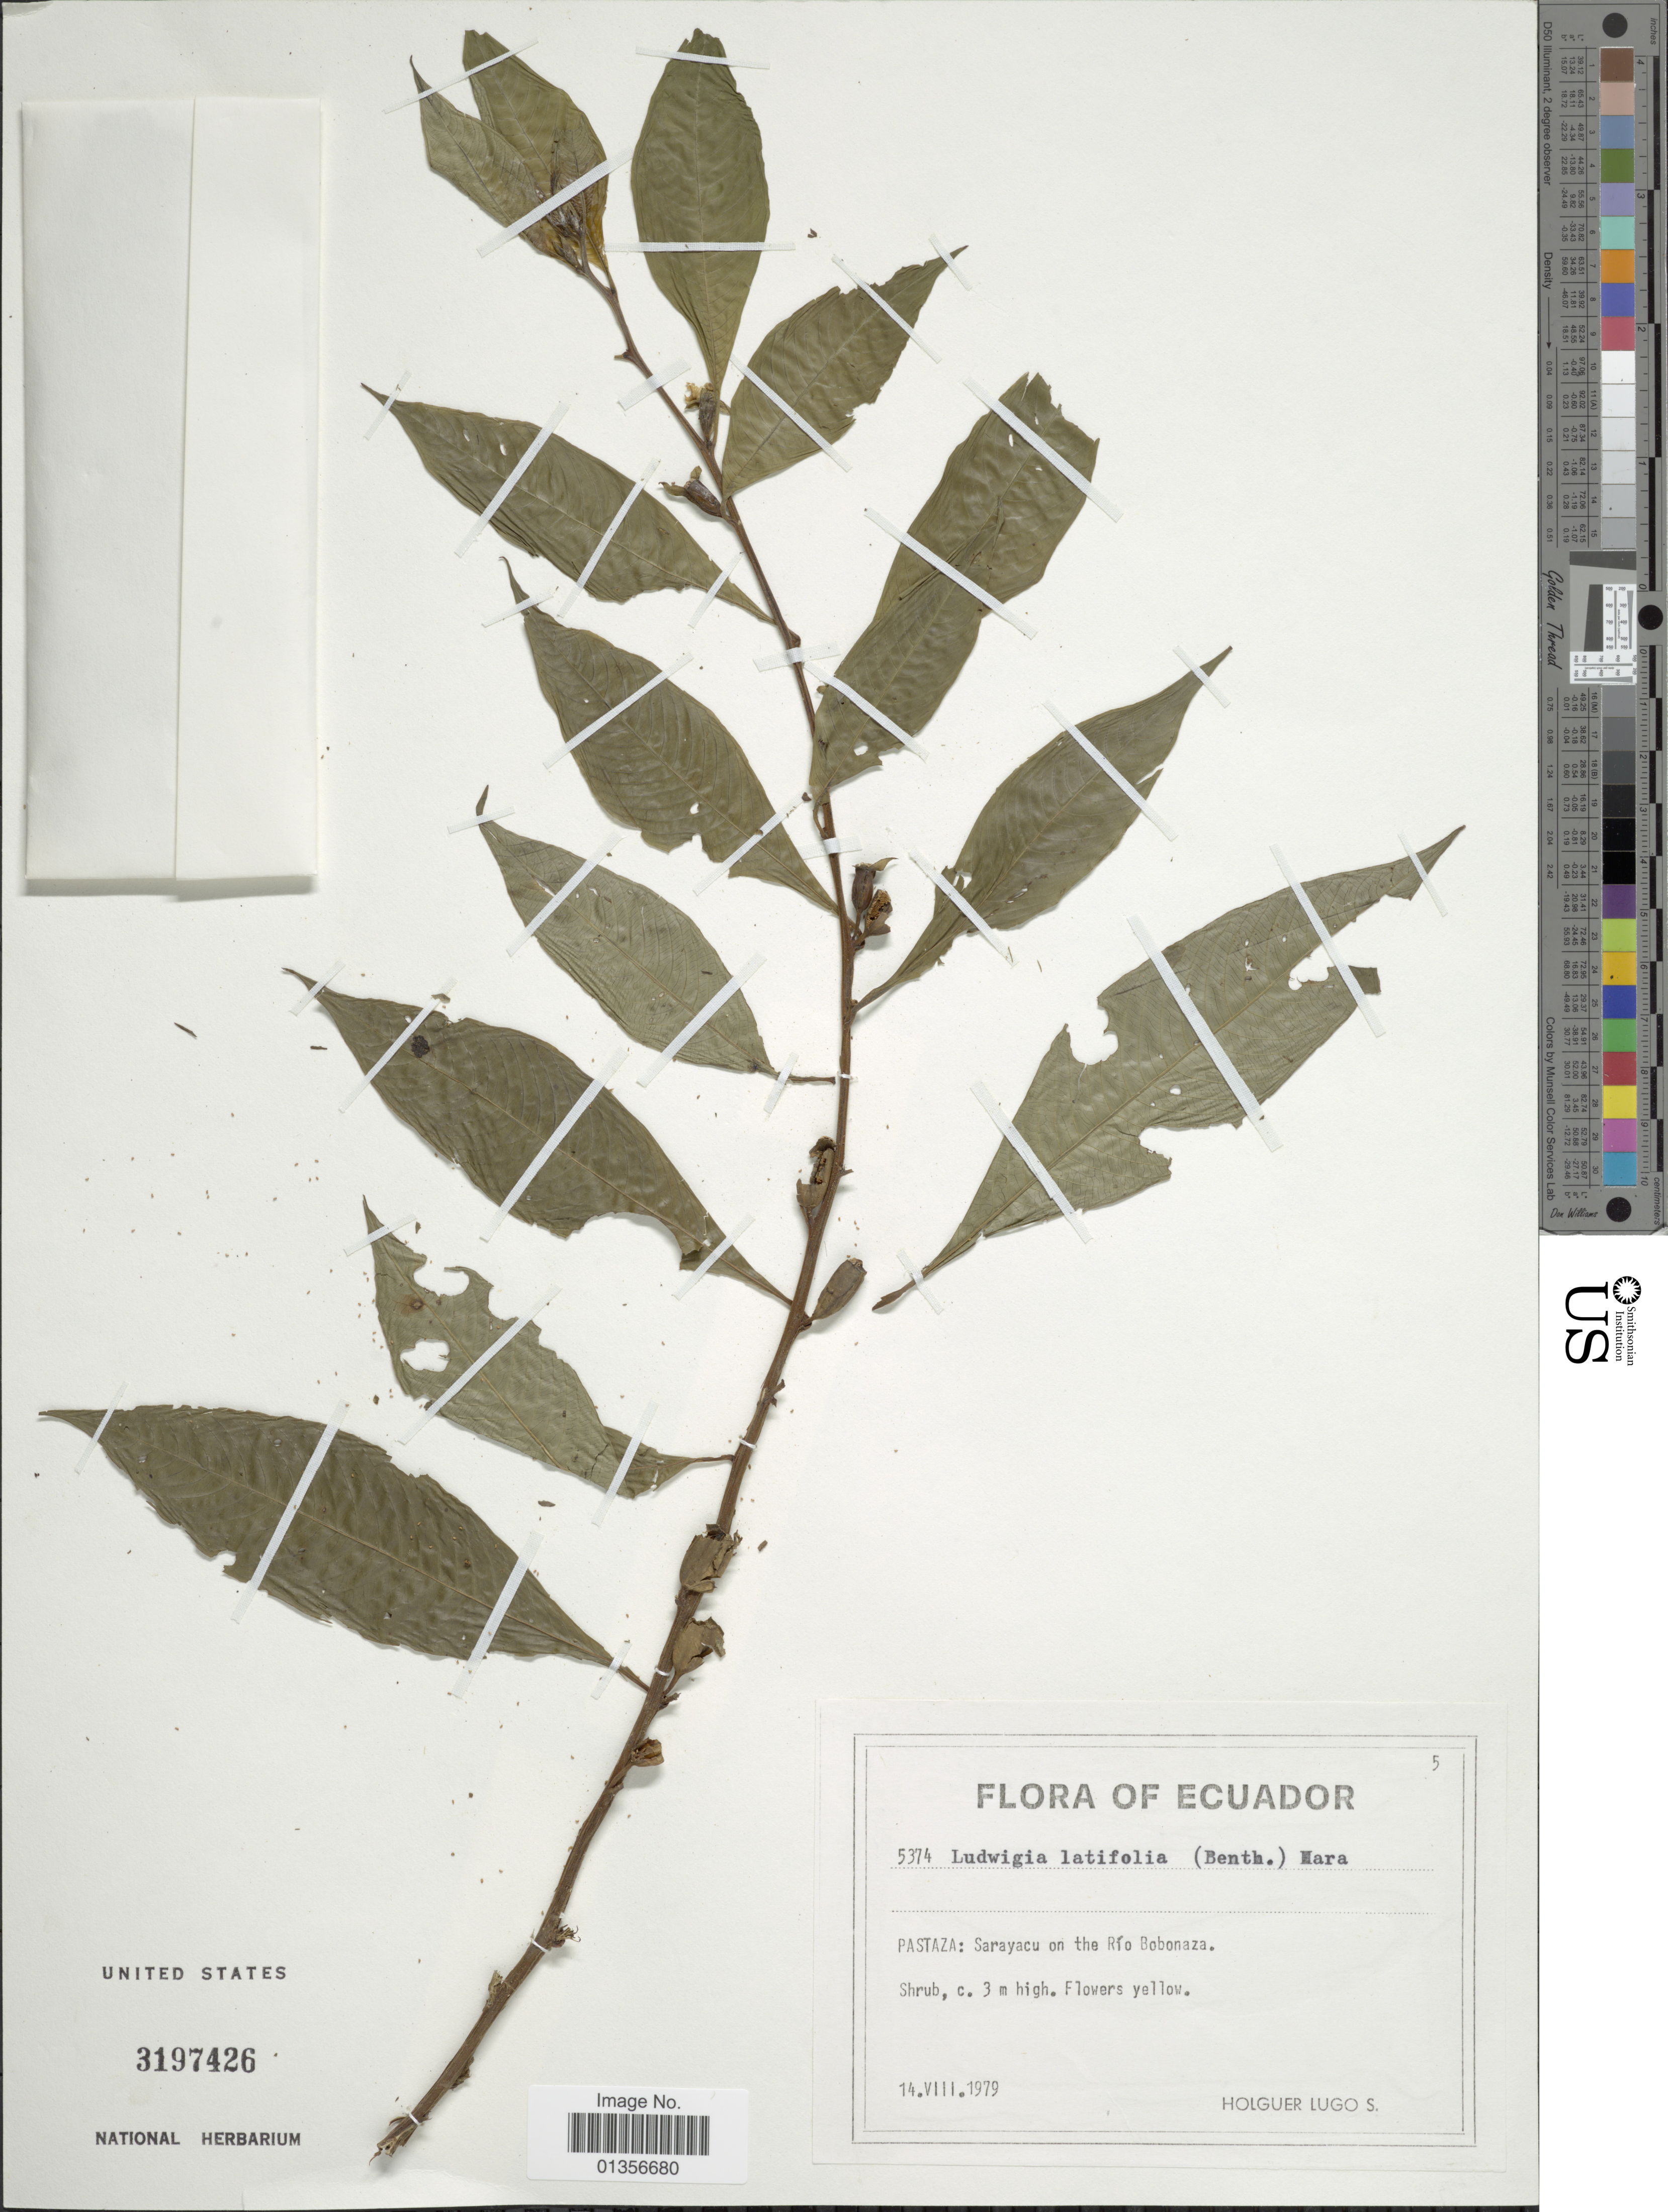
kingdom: Plantae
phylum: Tracheophyta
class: Magnoliopsida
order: Myrtales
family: Onagraceae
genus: Ludwigia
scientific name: Ludwigia latifolia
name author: (Benth.) H. Hara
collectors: H. Lugo S.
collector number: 5374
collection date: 1979-08-14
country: Ecuador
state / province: Pastaza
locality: Sarayacu on the Río Bobonaza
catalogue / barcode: US 3197426